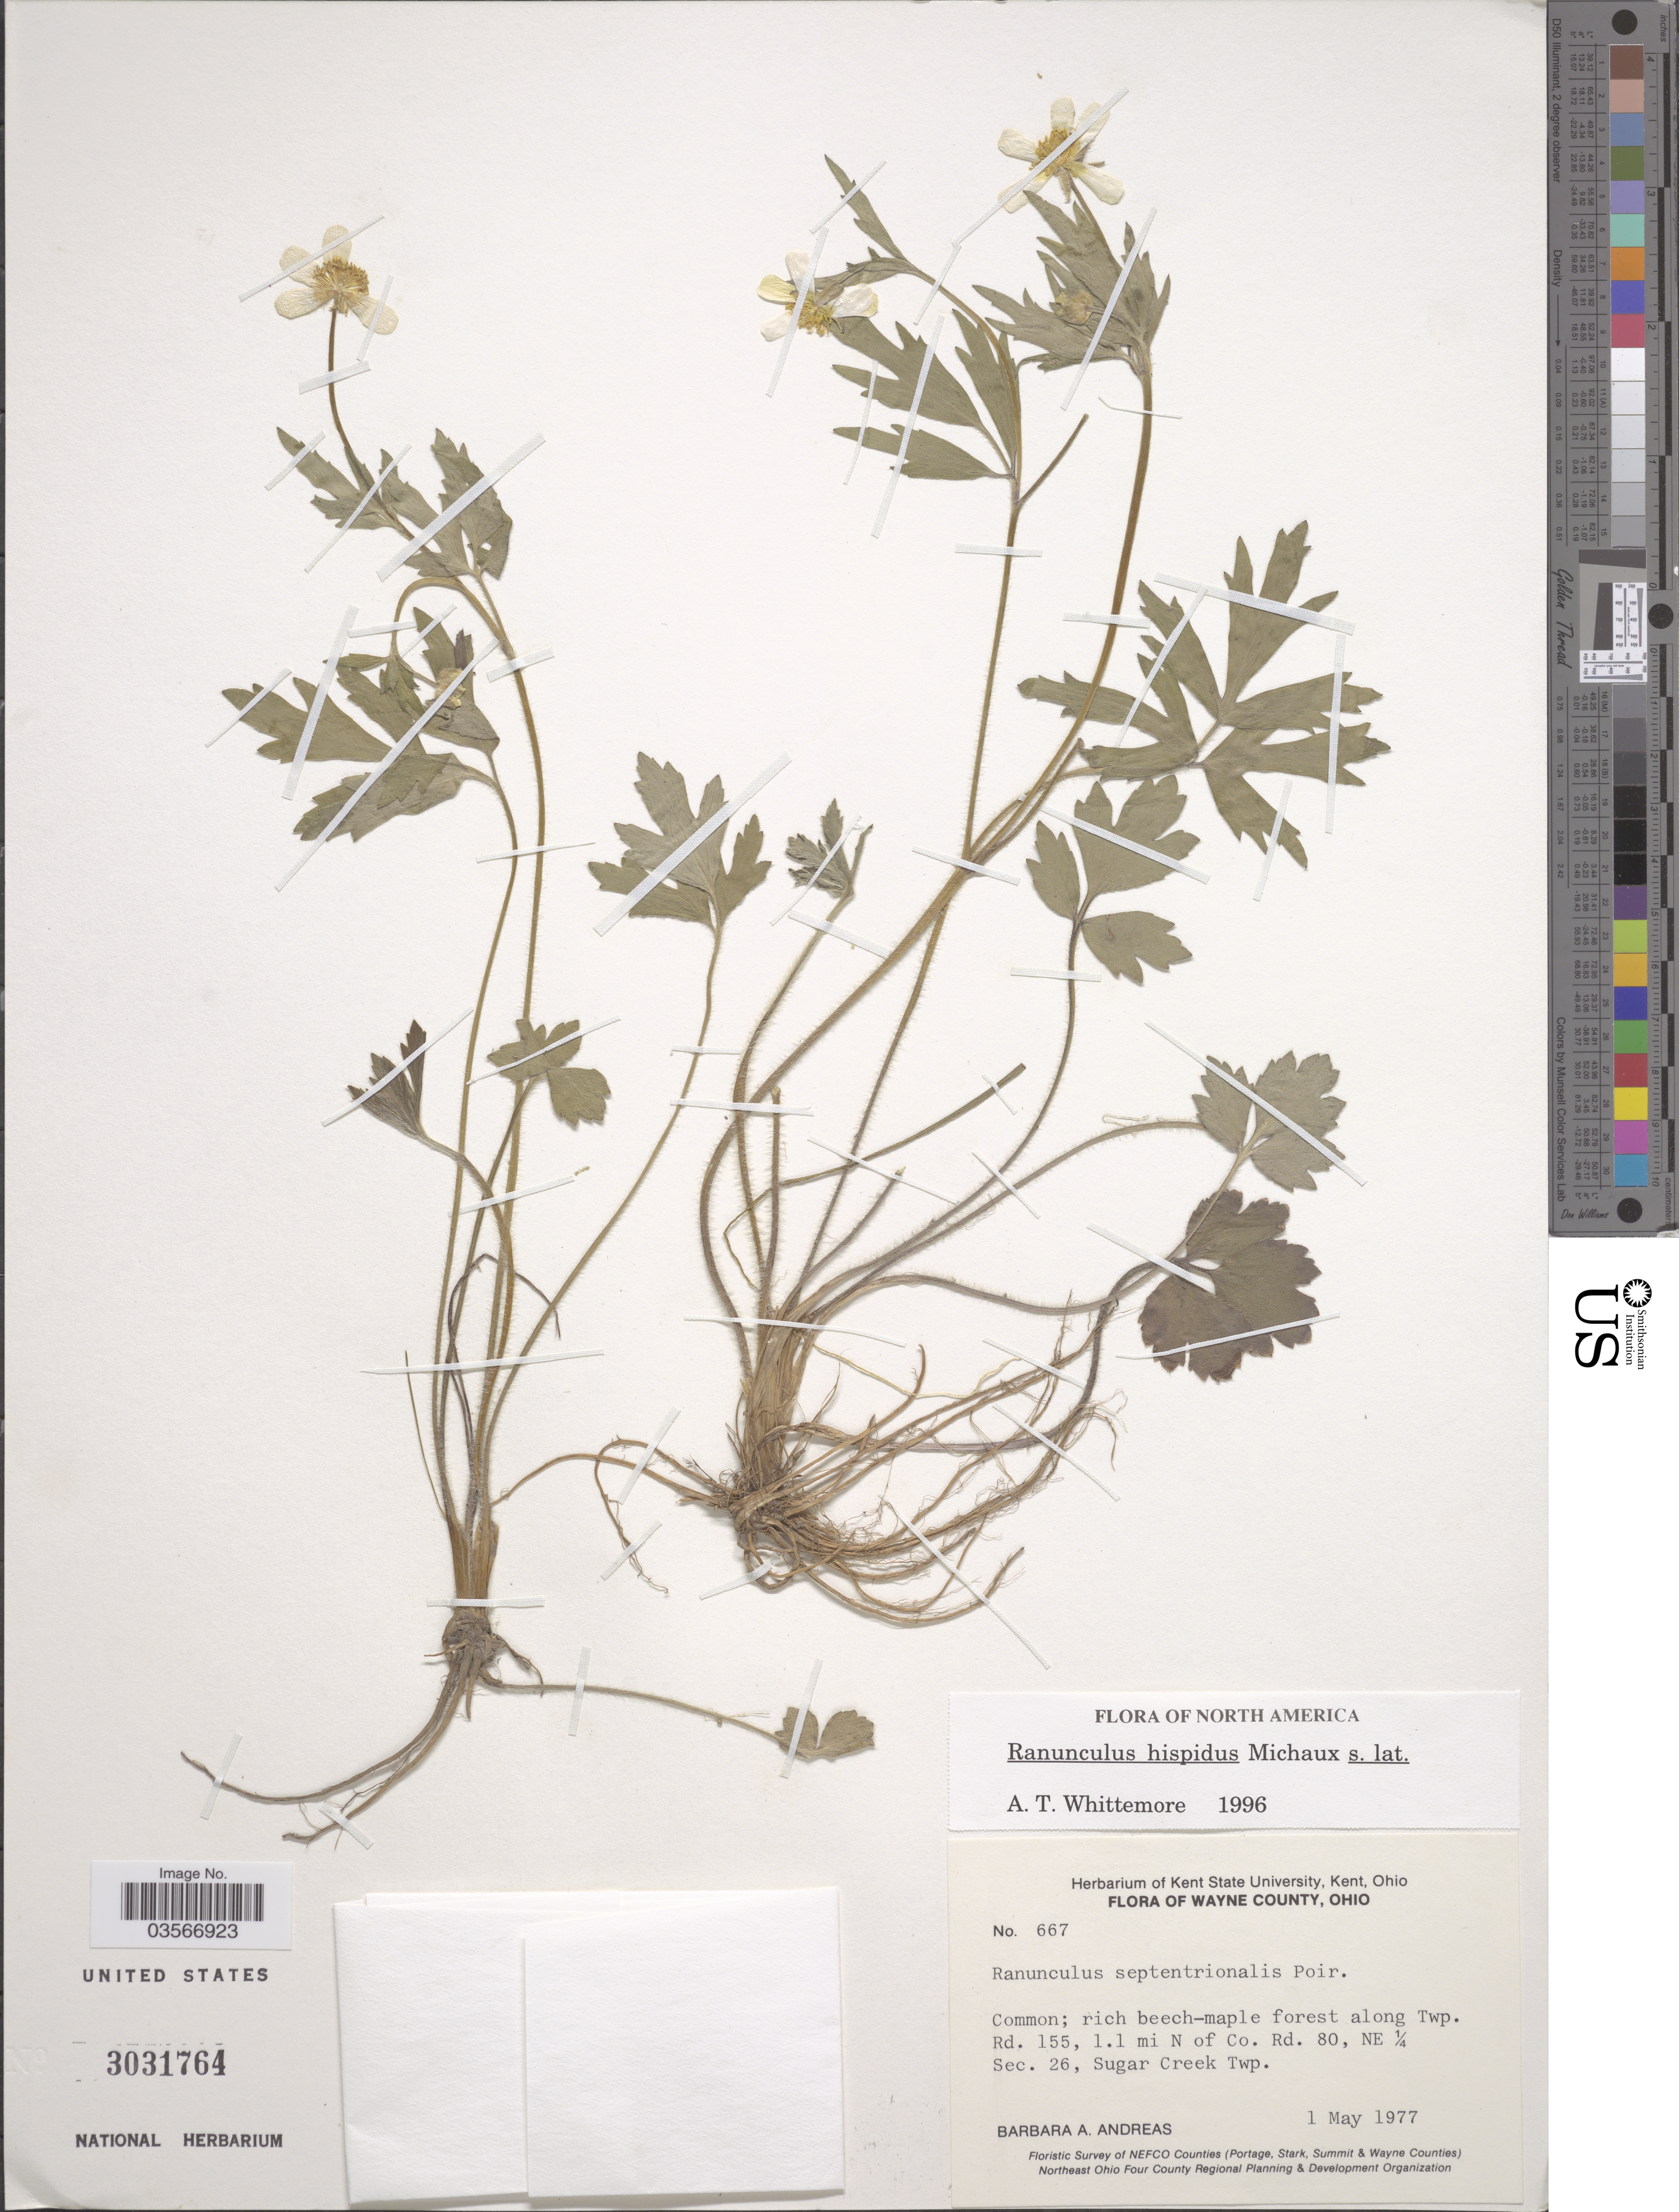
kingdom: Plantae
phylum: Tracheophyta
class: Magnoliopsida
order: Ranunculales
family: Ranunculaceae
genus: Ranunculus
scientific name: Ranunculus hispidus var. hispidus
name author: Michx.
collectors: B. A. Andreas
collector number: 667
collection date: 1977-05-01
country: United States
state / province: Ohio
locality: Wayne County. Common; rich beech-maple forest along Twp. Rd. 155, 1.1 mi N of Co. Rd. 80, NE ¼ Sec. 26, Sugar Creek Twp.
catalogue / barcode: US 3031764